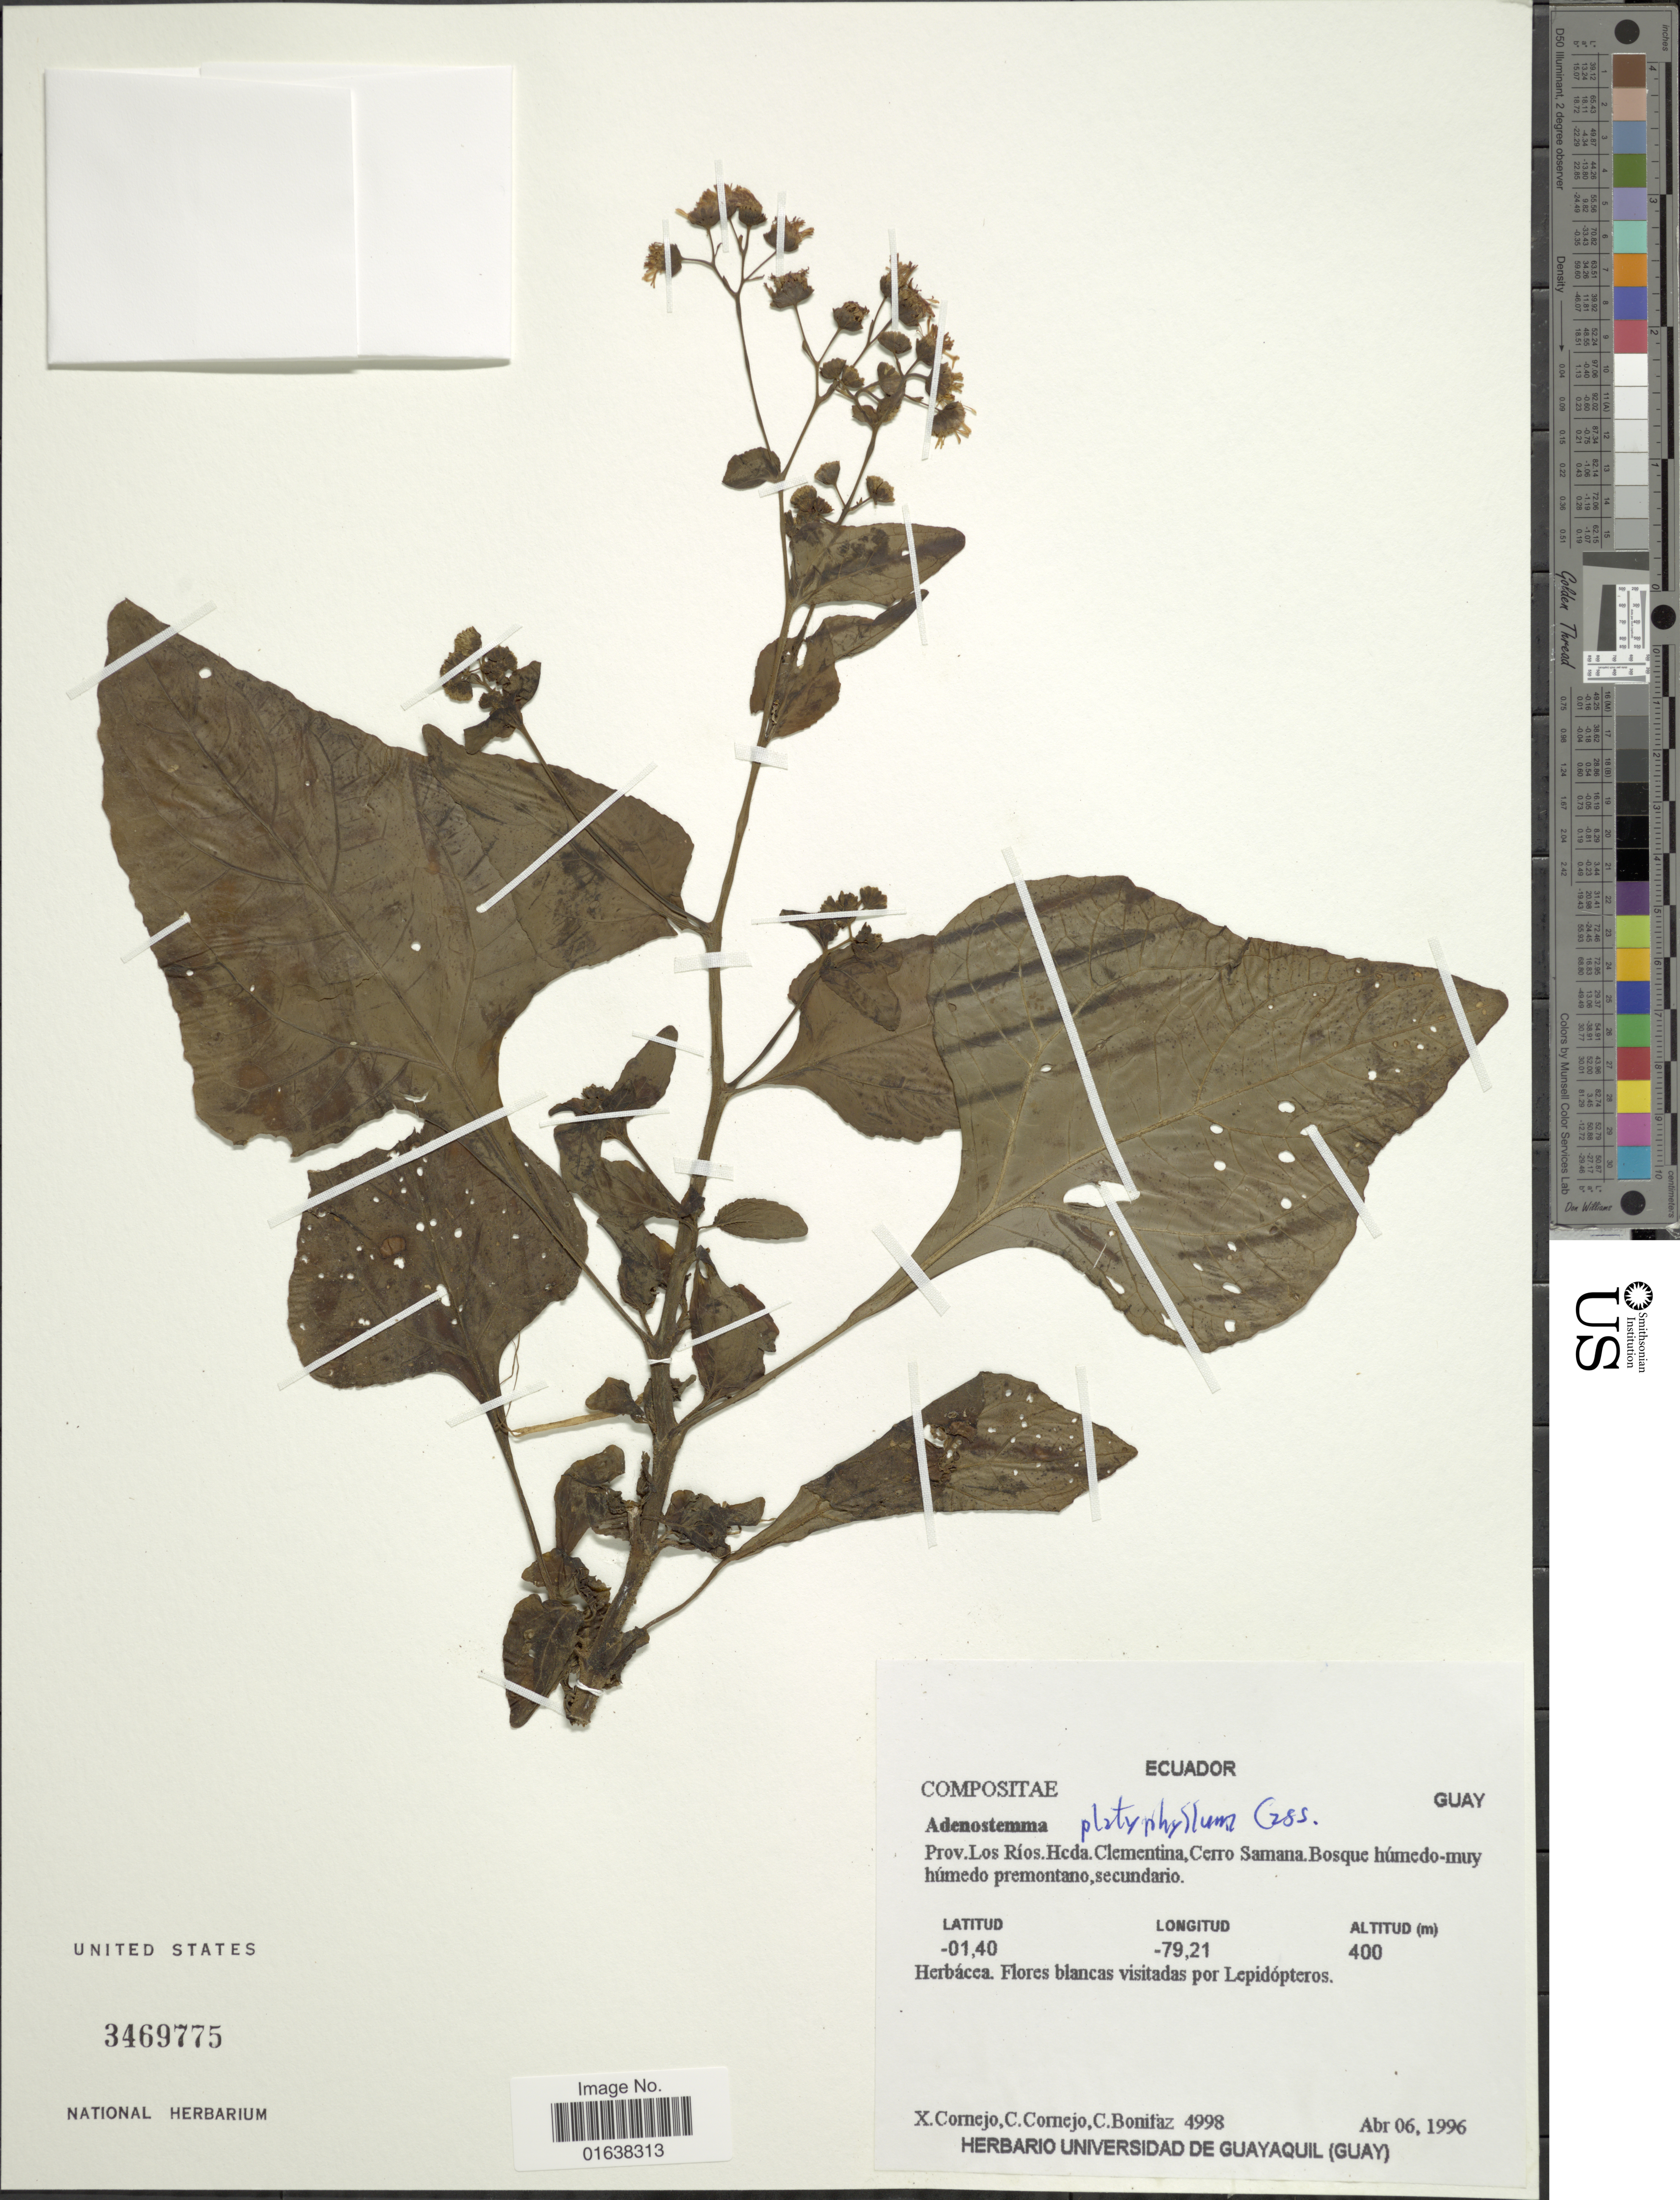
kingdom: Plantae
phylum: Tracheophyta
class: Magnoliopsida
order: Asterales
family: Asteraceae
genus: Adenostemma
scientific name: Adenostemma platyphyllum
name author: Cass.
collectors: X. F. Cornejo, C. Cornejo & C. Bonifaz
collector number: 4998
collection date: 1996-04-06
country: Ecuador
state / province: Los Ríos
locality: Ecuador. Guay. Prov. Los Ríos. Hcda. Clementina, Cerro Samana. Bosque hudemo-muy humedo premontano, secundario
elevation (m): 400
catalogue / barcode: US 3469775